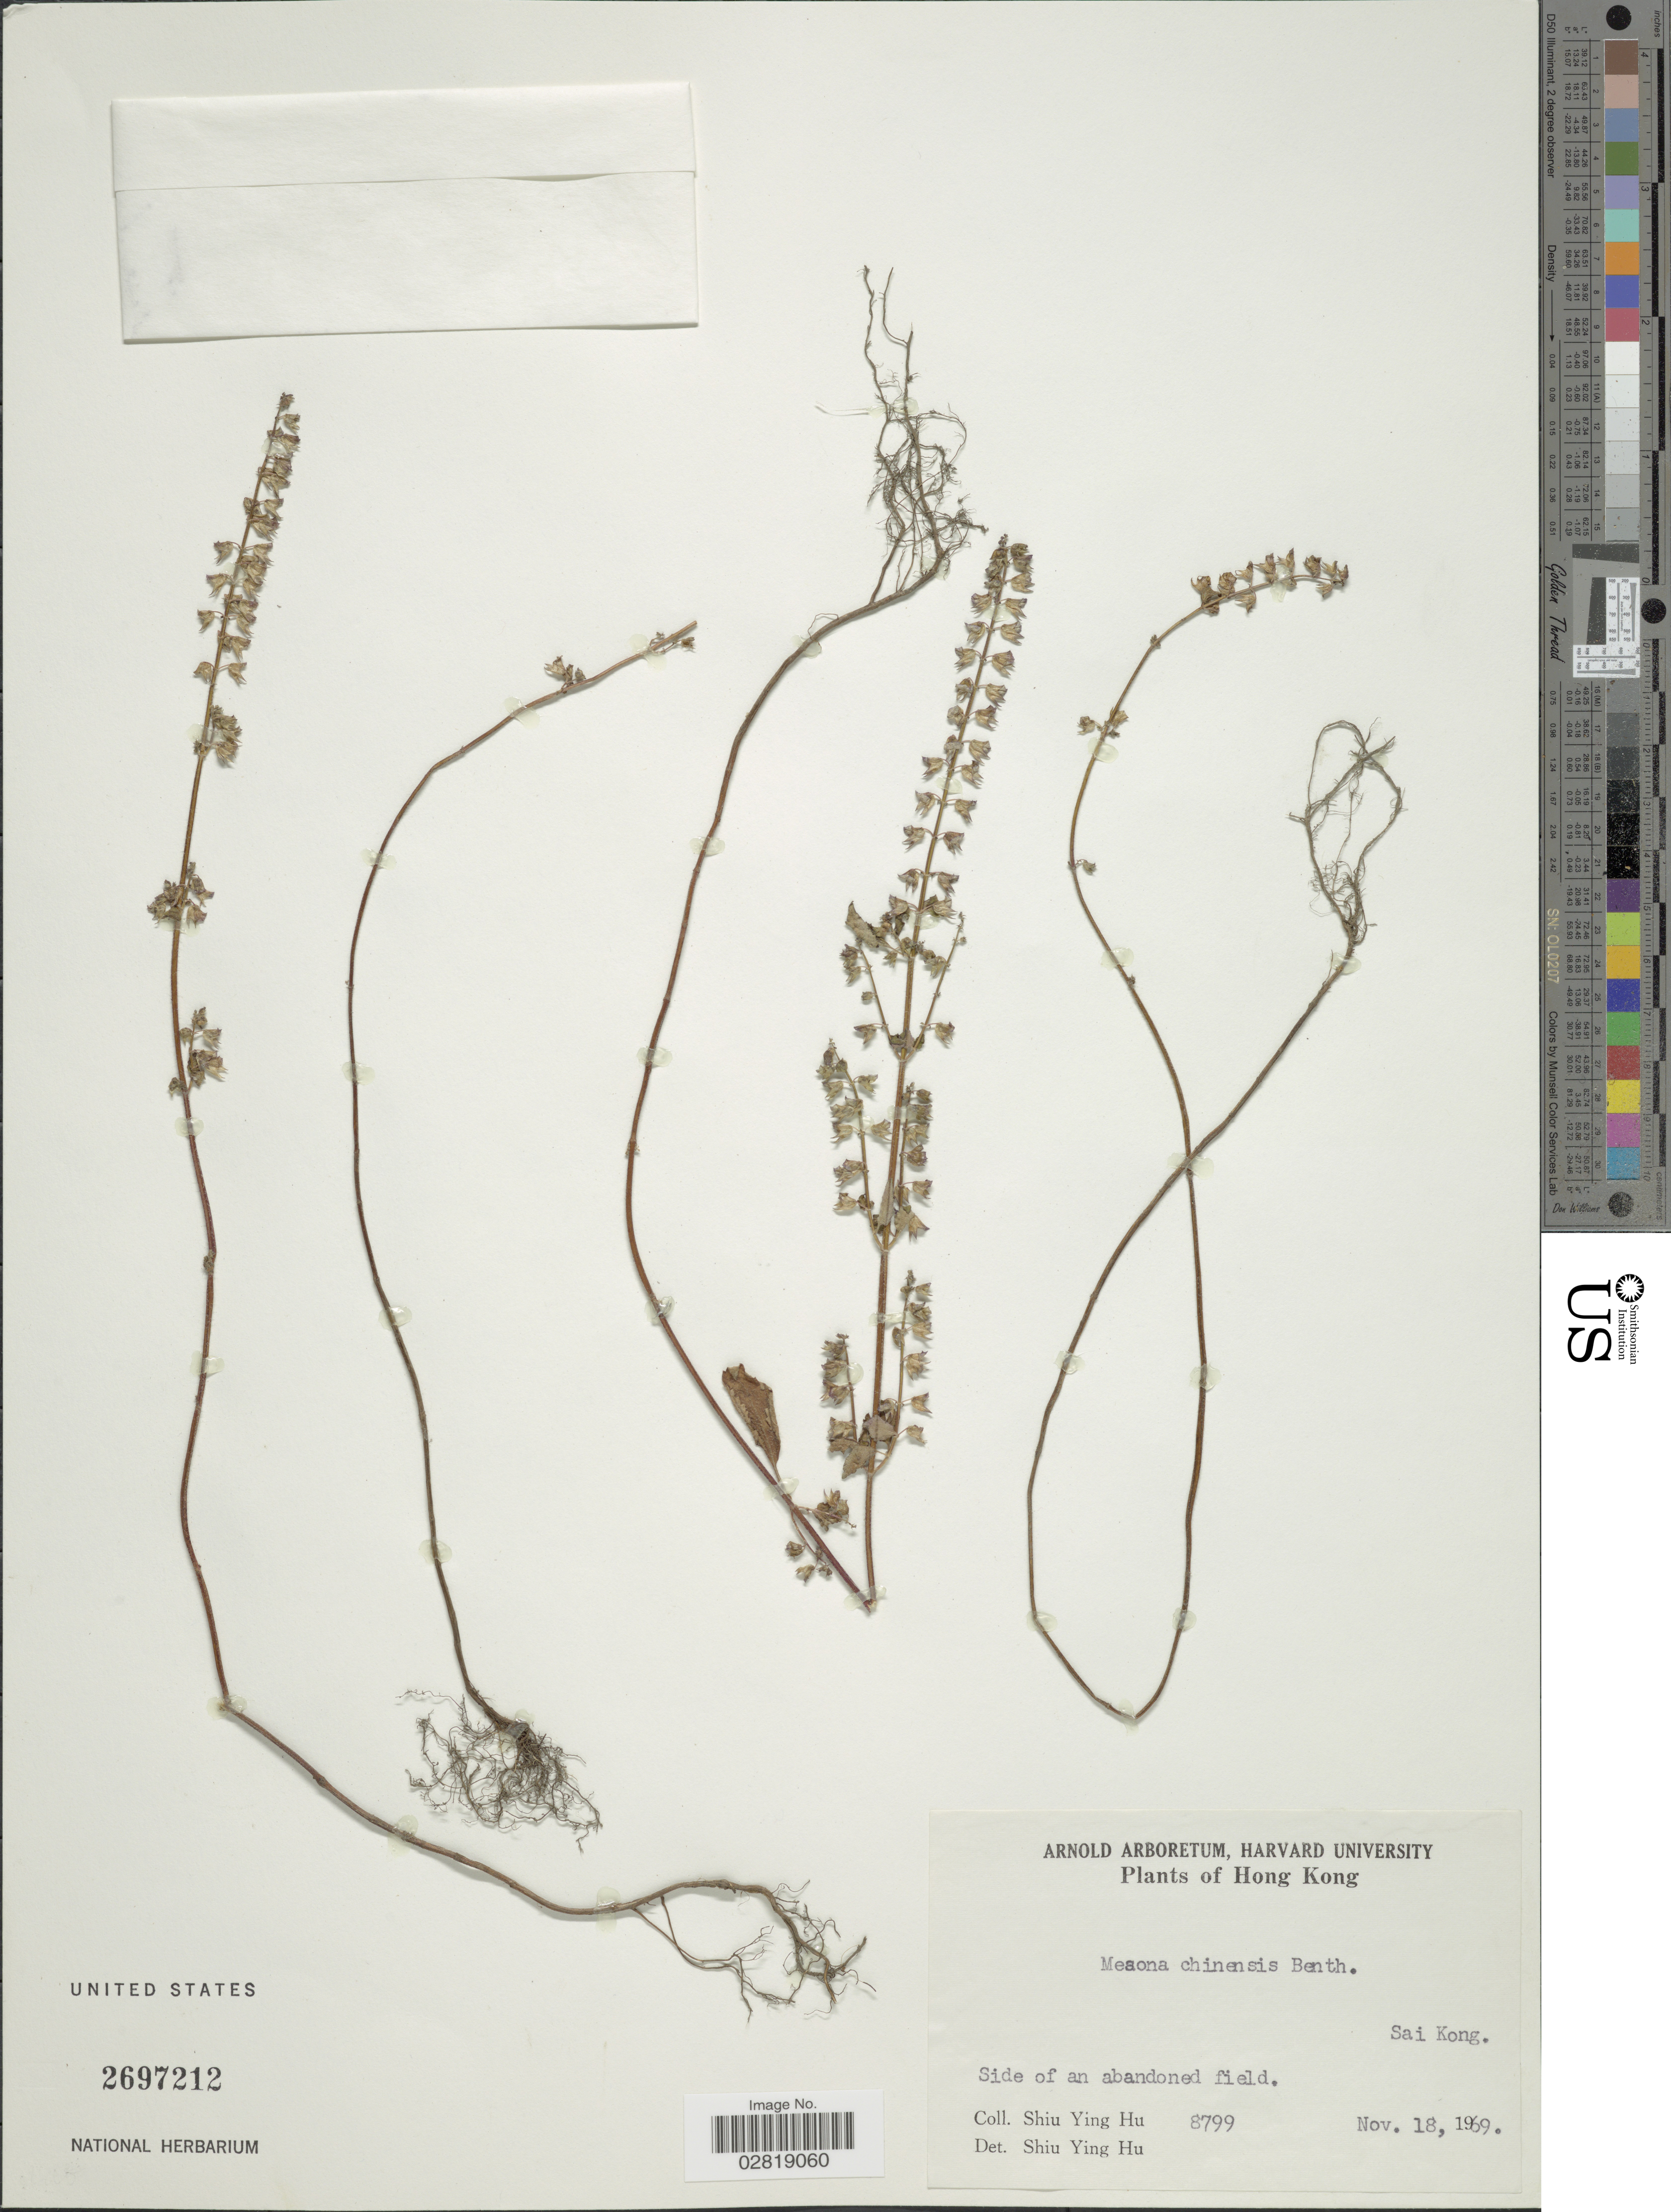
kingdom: Plantae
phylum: Tracheophyta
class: Magnoliopsida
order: Lamiales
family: Lamiaceae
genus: Platostoma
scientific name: Platostoma chinense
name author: (Benth.) A.J. Paton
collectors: S. Y. Hu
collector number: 8799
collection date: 1969-11-18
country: China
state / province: Hong Kong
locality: Sai Kong.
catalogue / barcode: US 2697212